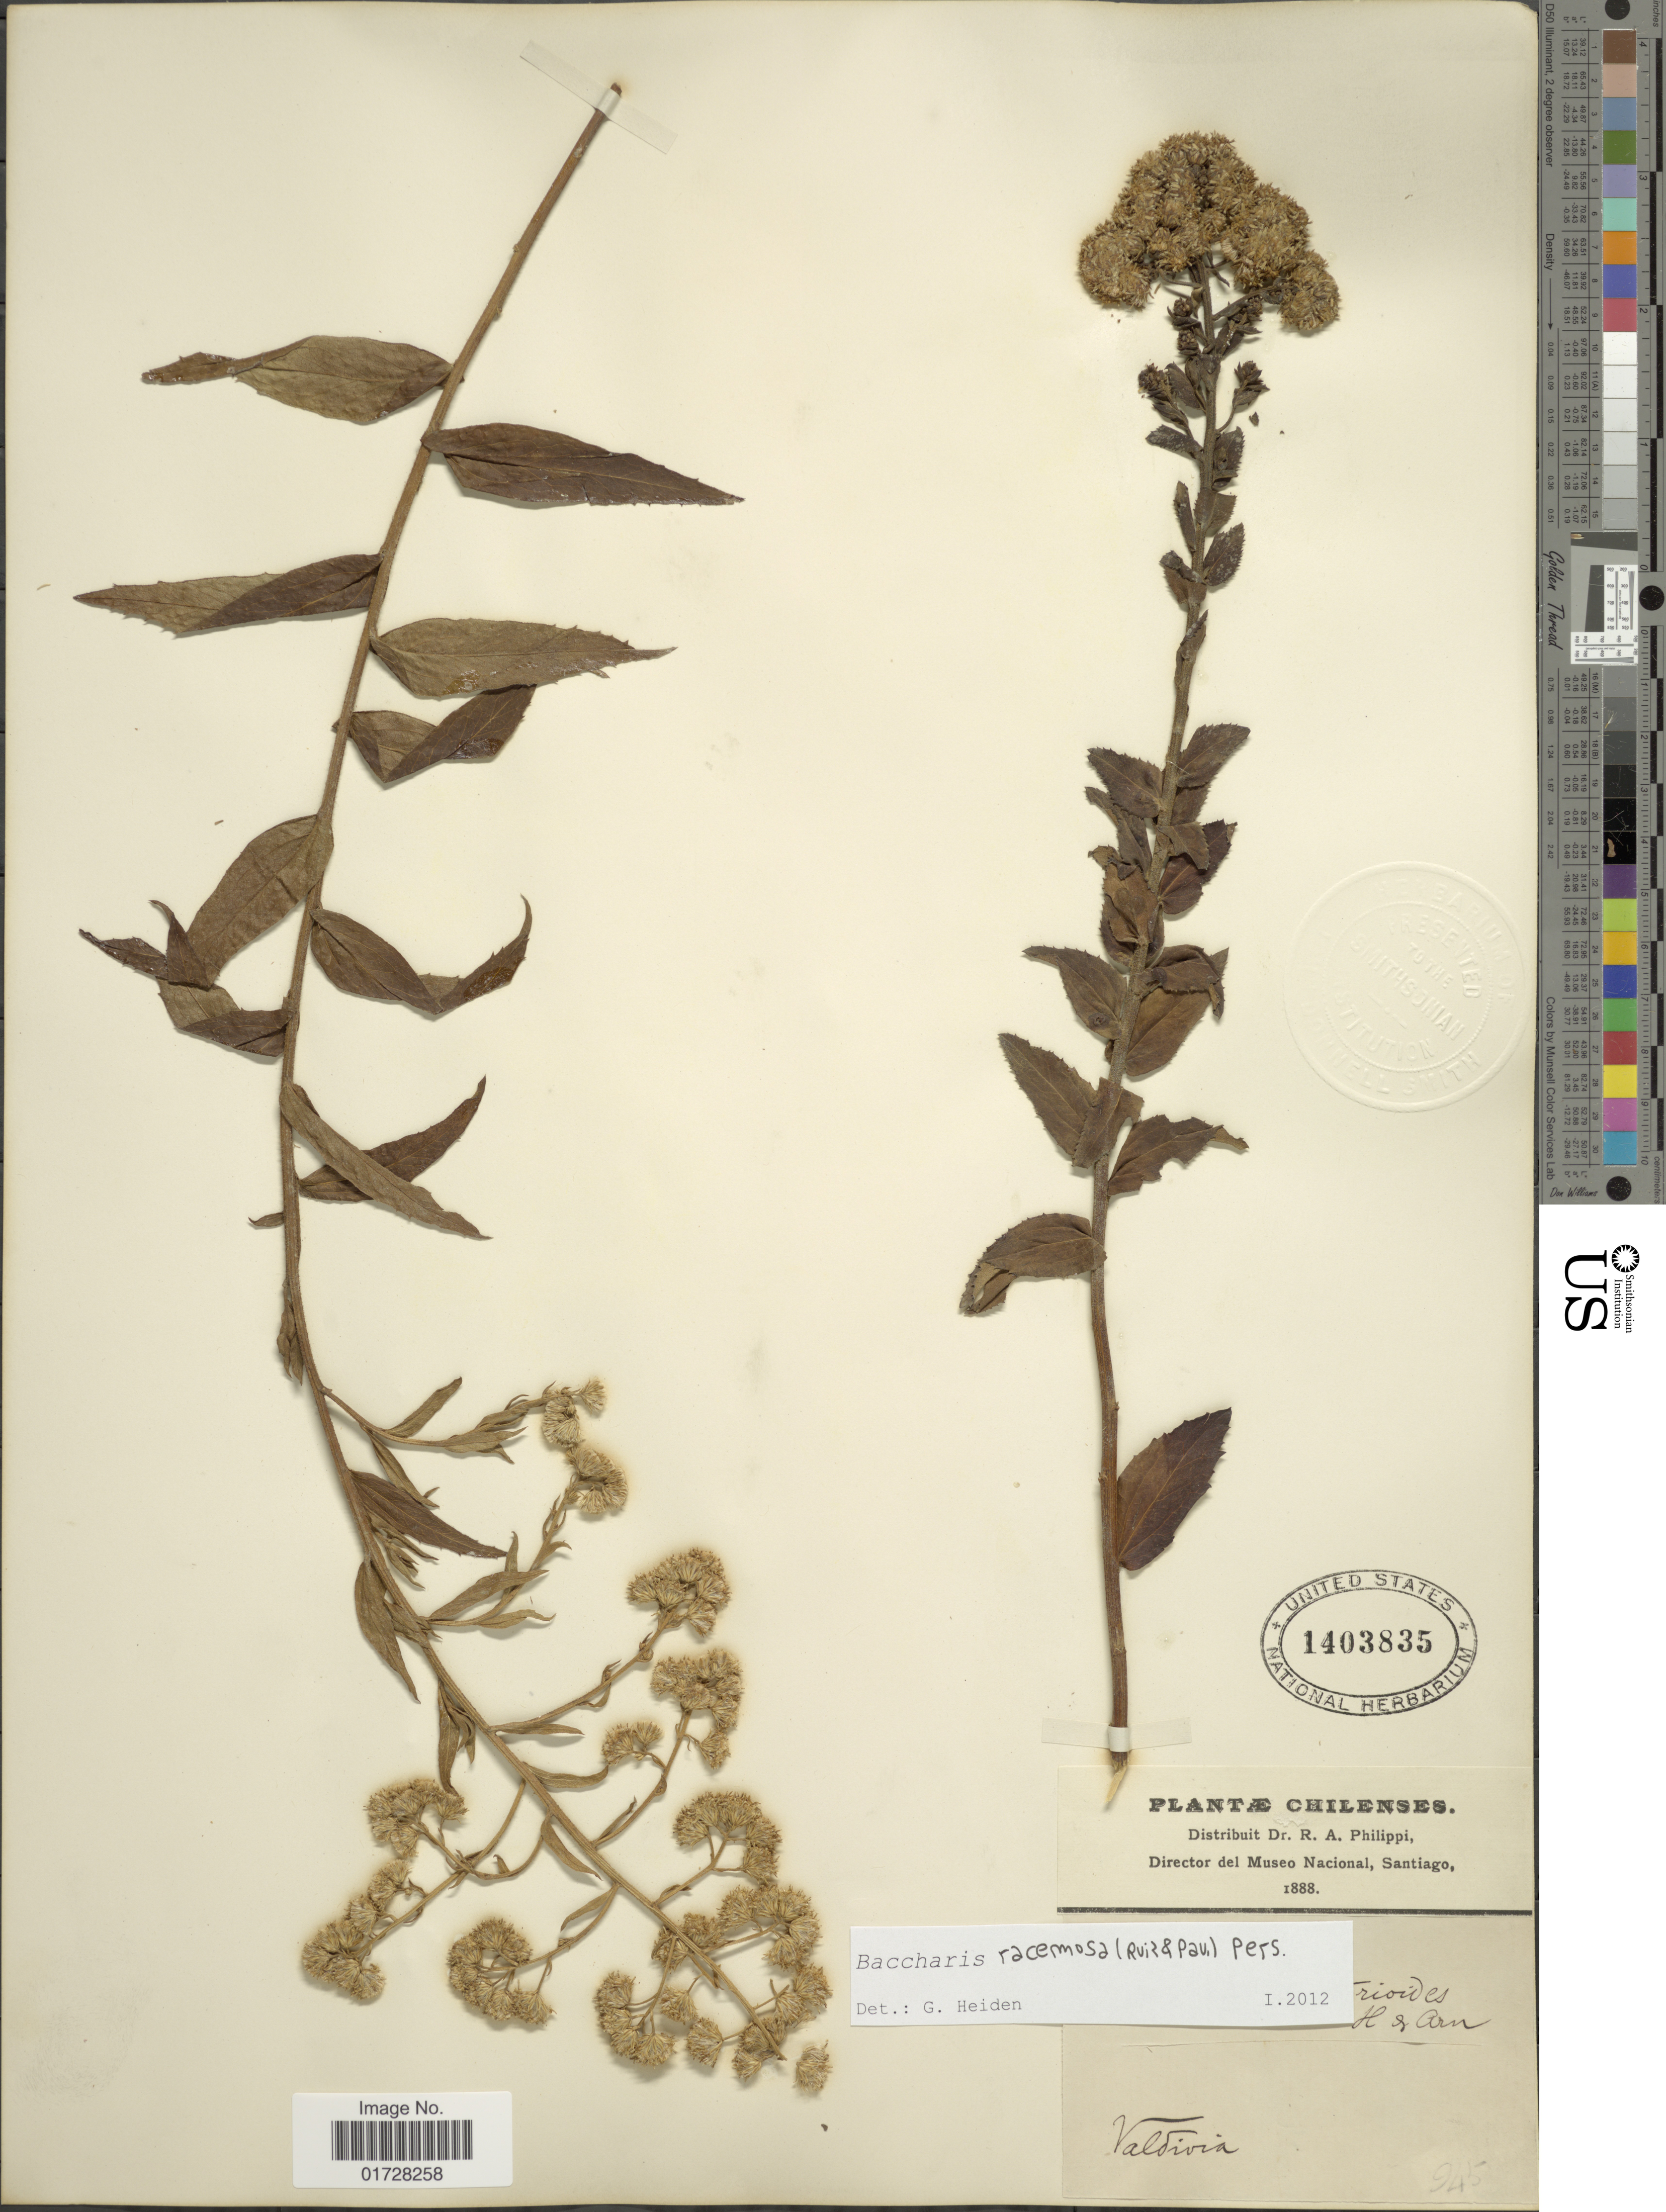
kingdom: Plantae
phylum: Tracheophyta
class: Magnoliopsida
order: Asterales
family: Asteraceae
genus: Baccharis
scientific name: Baccharis racemosa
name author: (Ruiz & Pav.) DC.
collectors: R. A. Philippi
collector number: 945?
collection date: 1888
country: Chile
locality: Valdivia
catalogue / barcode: US 1403835